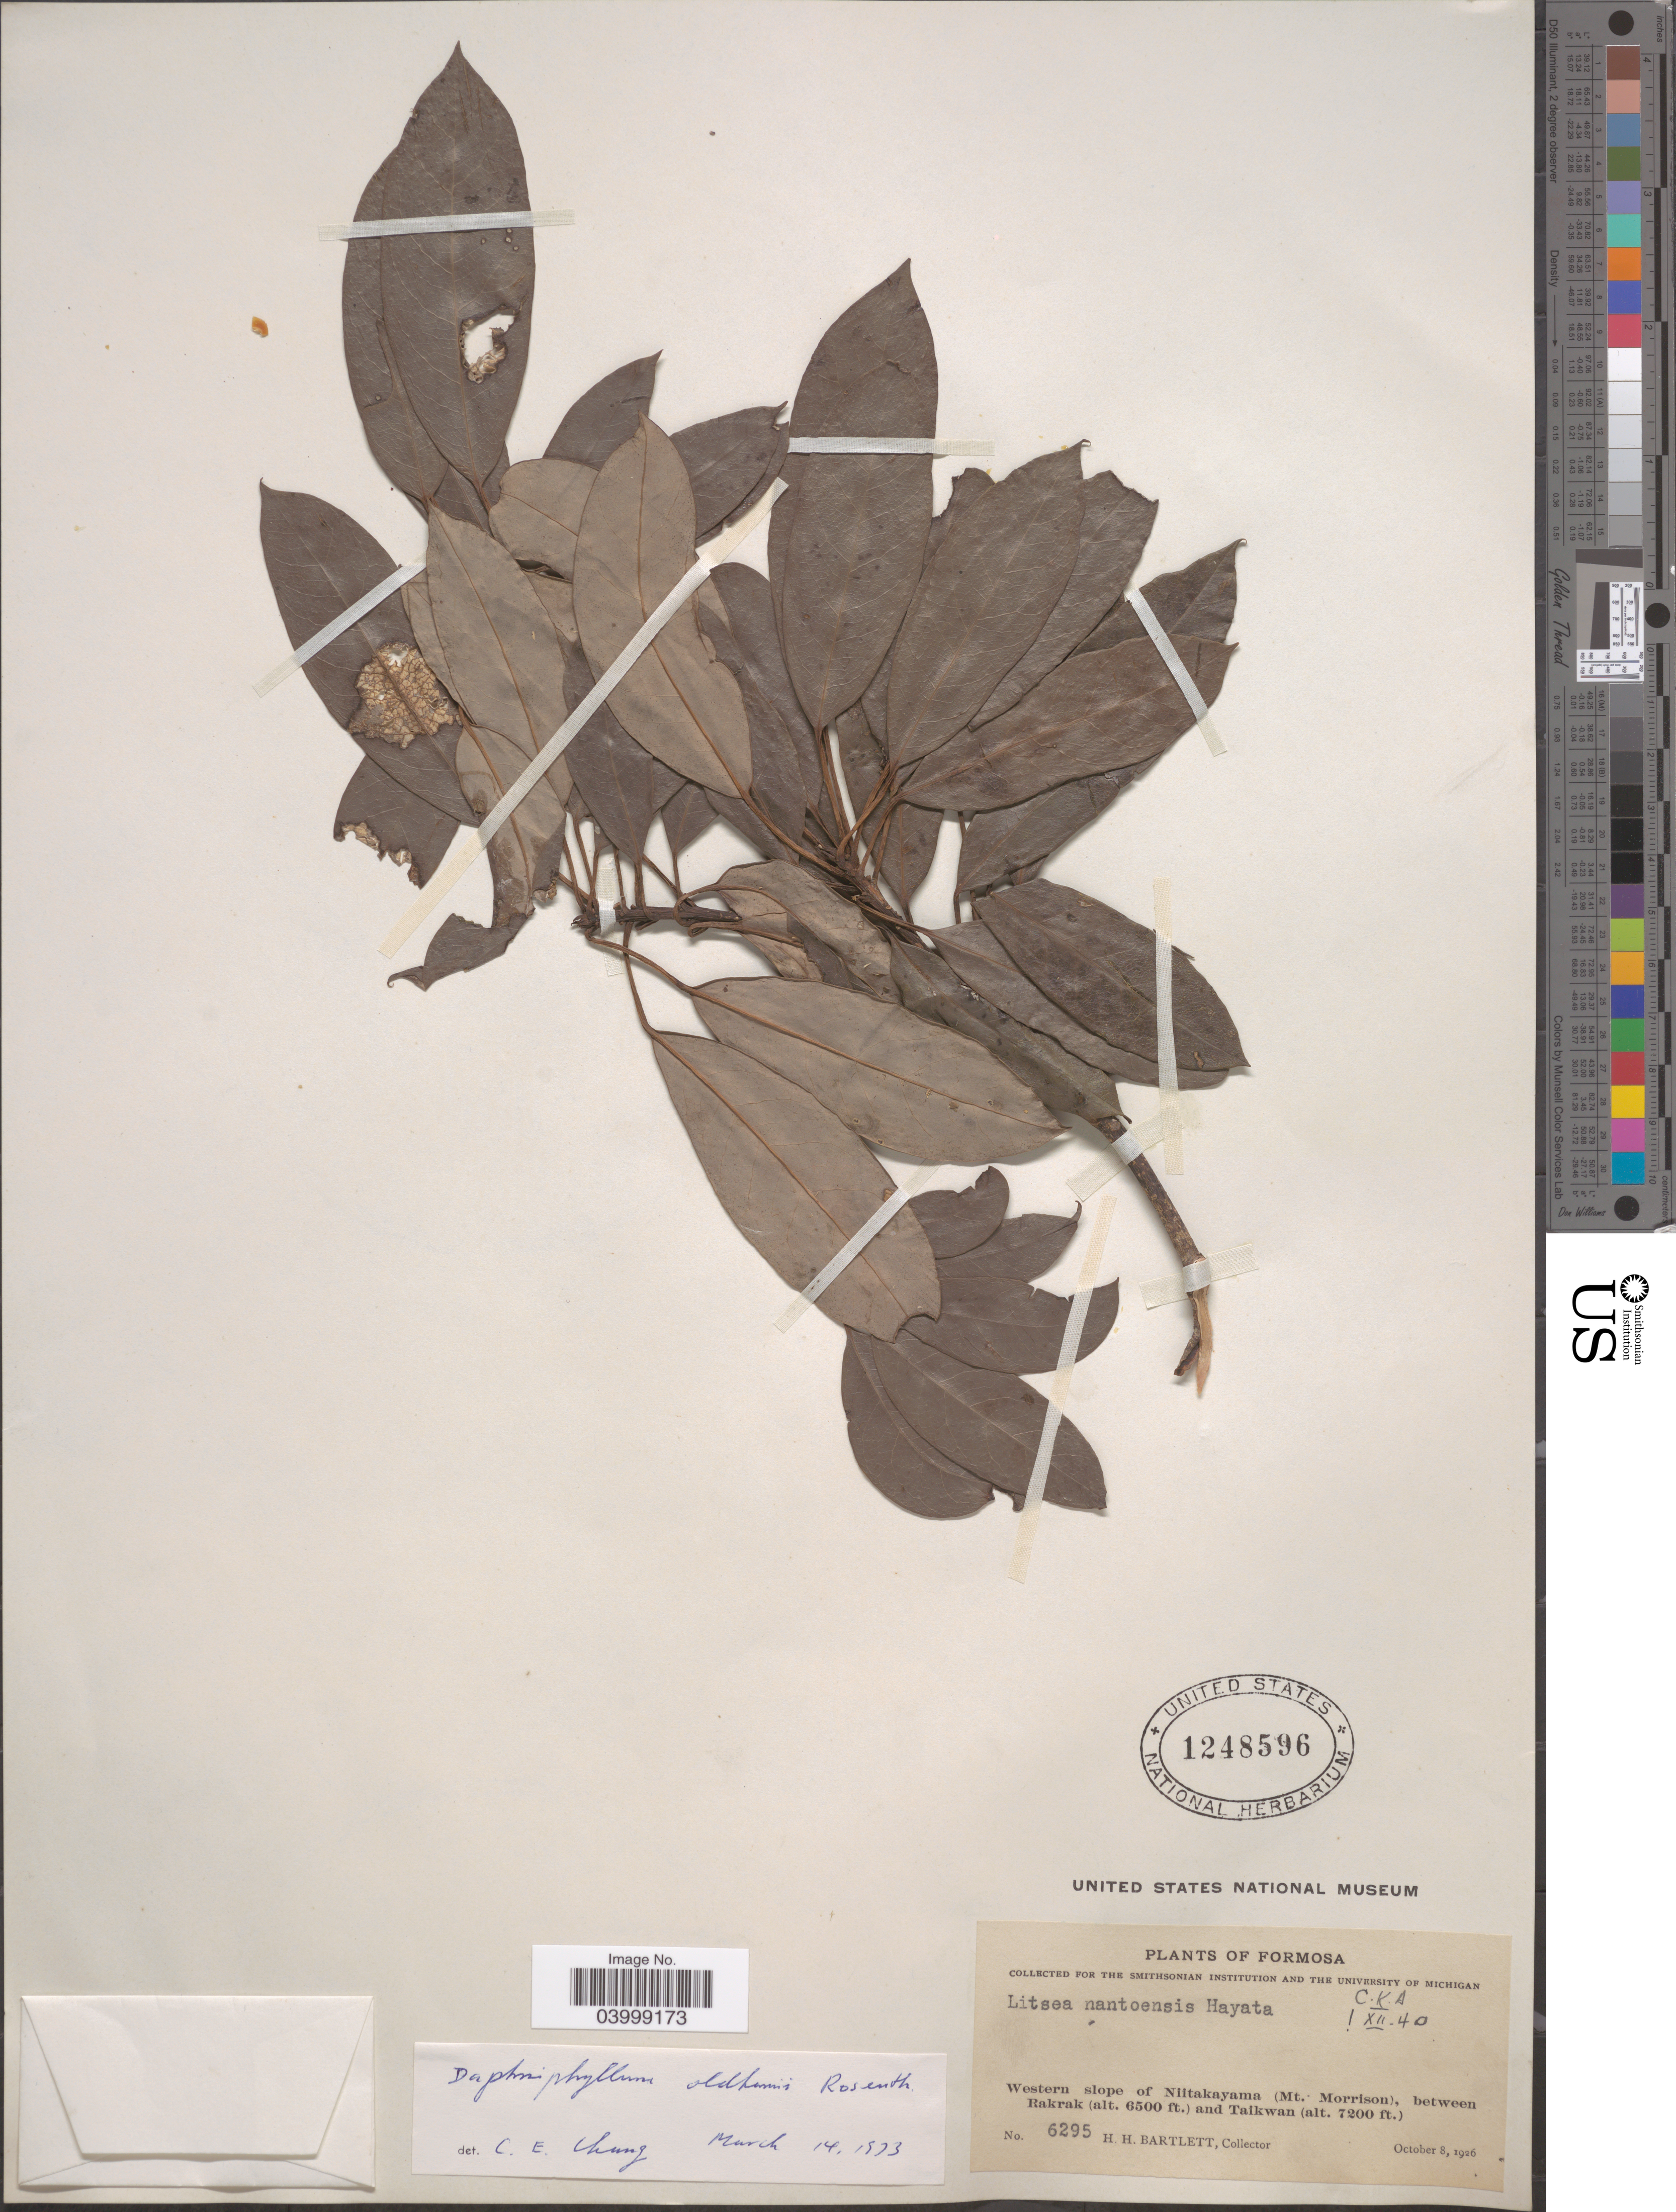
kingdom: Plantae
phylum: Tracheophyta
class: Magnoliopsida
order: Laurales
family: Lauraceae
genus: Actinodaphne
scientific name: Actinodaphne nantoensis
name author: (Hayata) Hayata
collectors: H. H. Bartlett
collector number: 6295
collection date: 1926-10-08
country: Taiwan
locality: Formosa. Western slope of Niitakayama (Mt. Morrison), between Rakrak and Taikwan.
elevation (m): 1981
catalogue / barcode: US 1248596